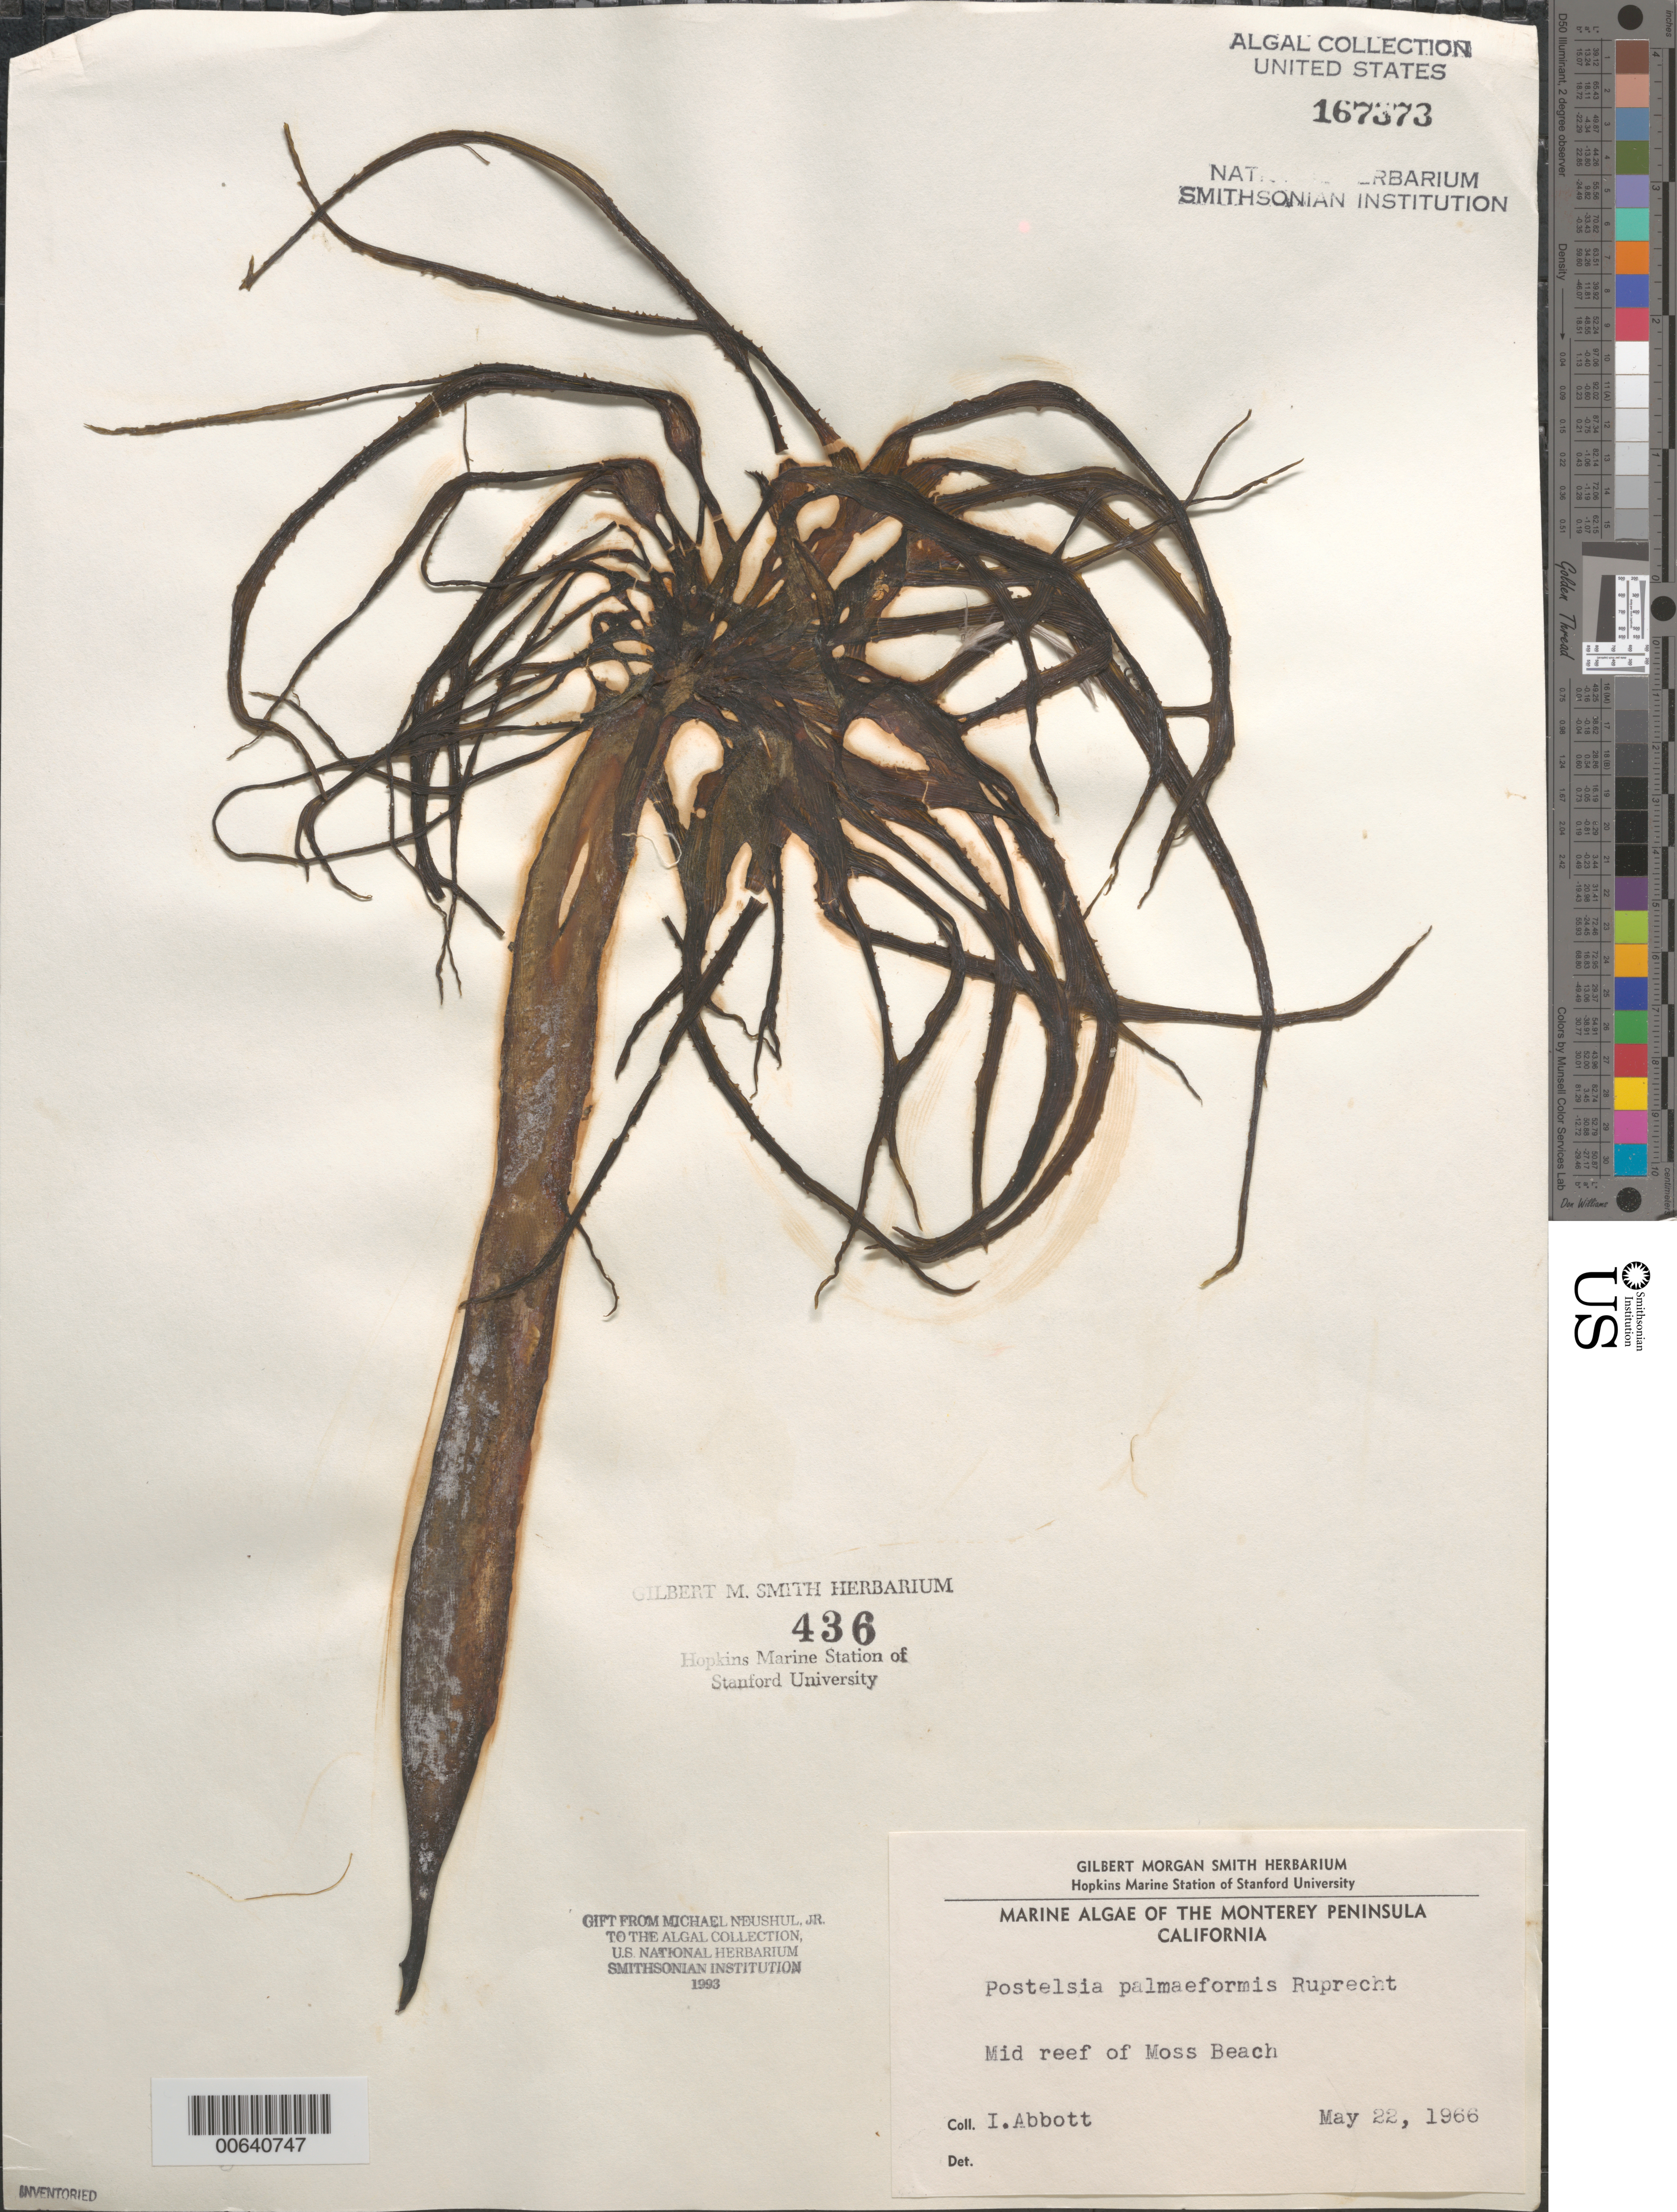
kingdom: Chromista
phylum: Ochrophyta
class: Phaeophyceae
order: Laminariales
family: Laminariaceae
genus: Postelsia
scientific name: Postelsia palmaeformis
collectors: I. A. Abbott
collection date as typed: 22 May 1966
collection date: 1966-05-22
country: United States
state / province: California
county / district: Monterey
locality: Middle Reef of Moss Beach, Monterey Peninsula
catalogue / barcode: US 167373